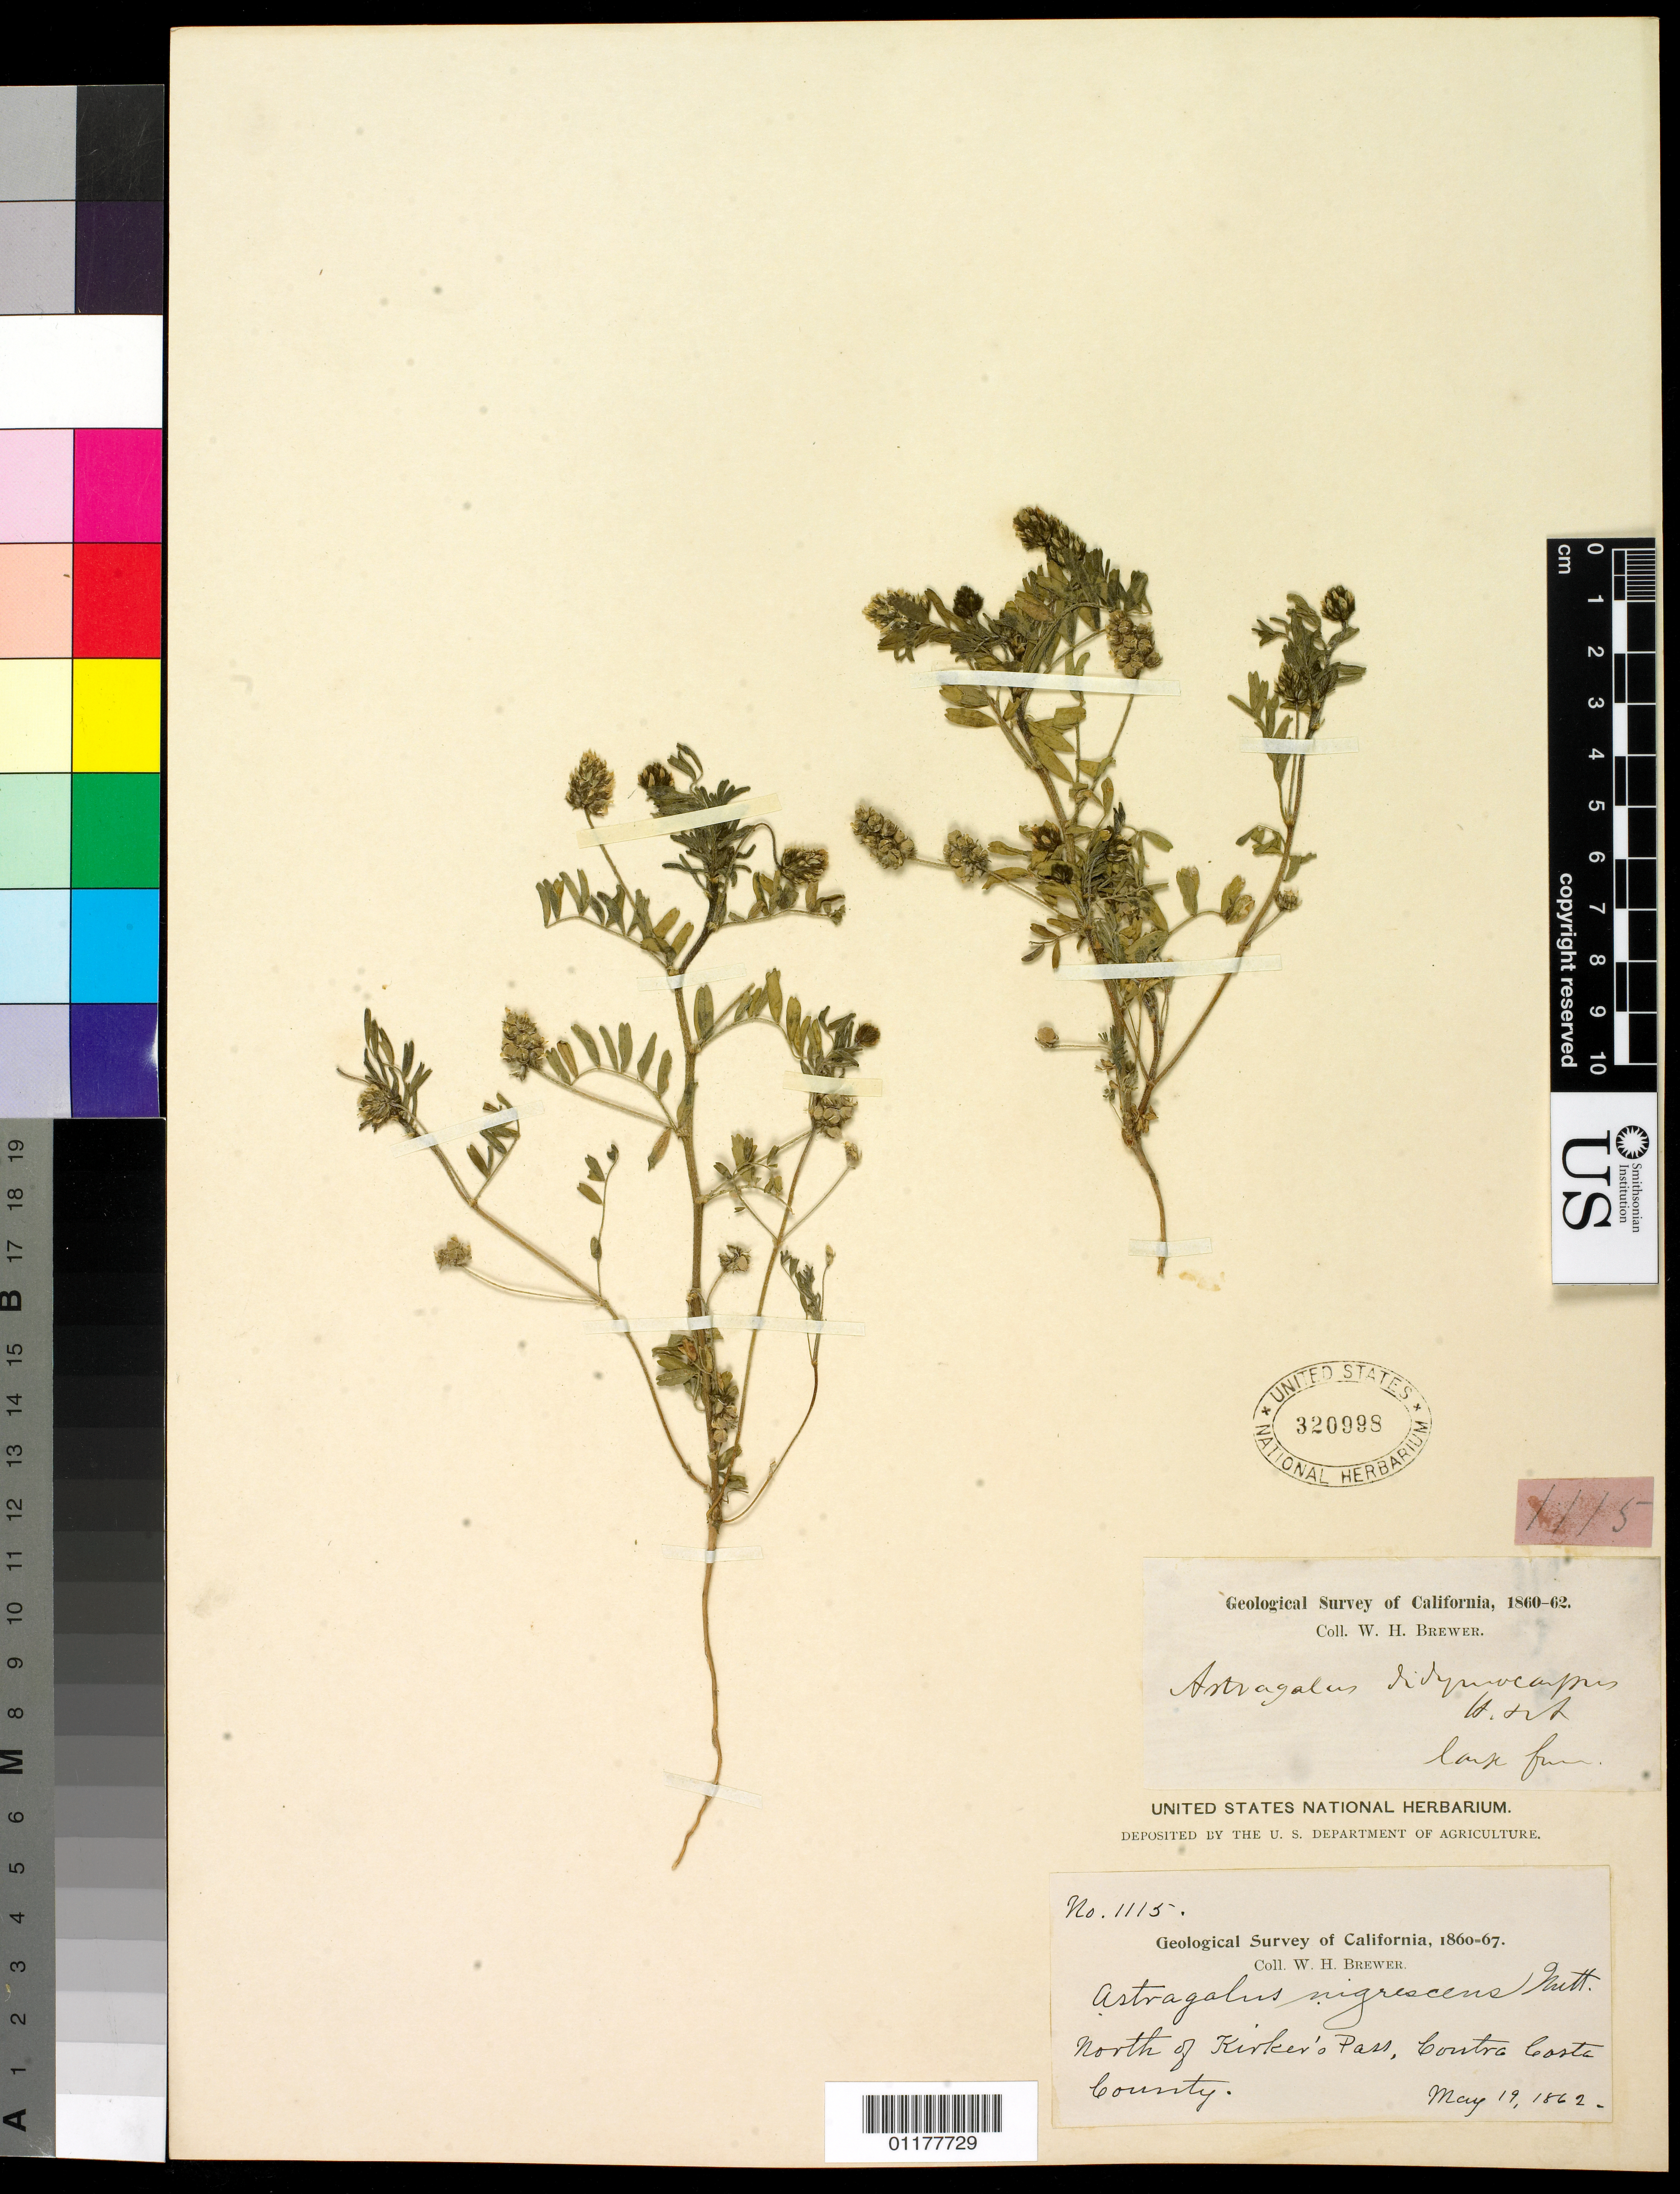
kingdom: Plantae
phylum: Tracheophyta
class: Magnoliopsida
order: Fabales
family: Fabaceae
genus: Astragalus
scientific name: Astragalus didymocarpus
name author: Hook. & Arn.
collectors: W. H. Brewer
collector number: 1115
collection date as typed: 19 May 1862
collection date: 1862-05-19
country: United States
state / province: California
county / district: Contra Costa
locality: N of Kirker's Pass.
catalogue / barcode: US 320998